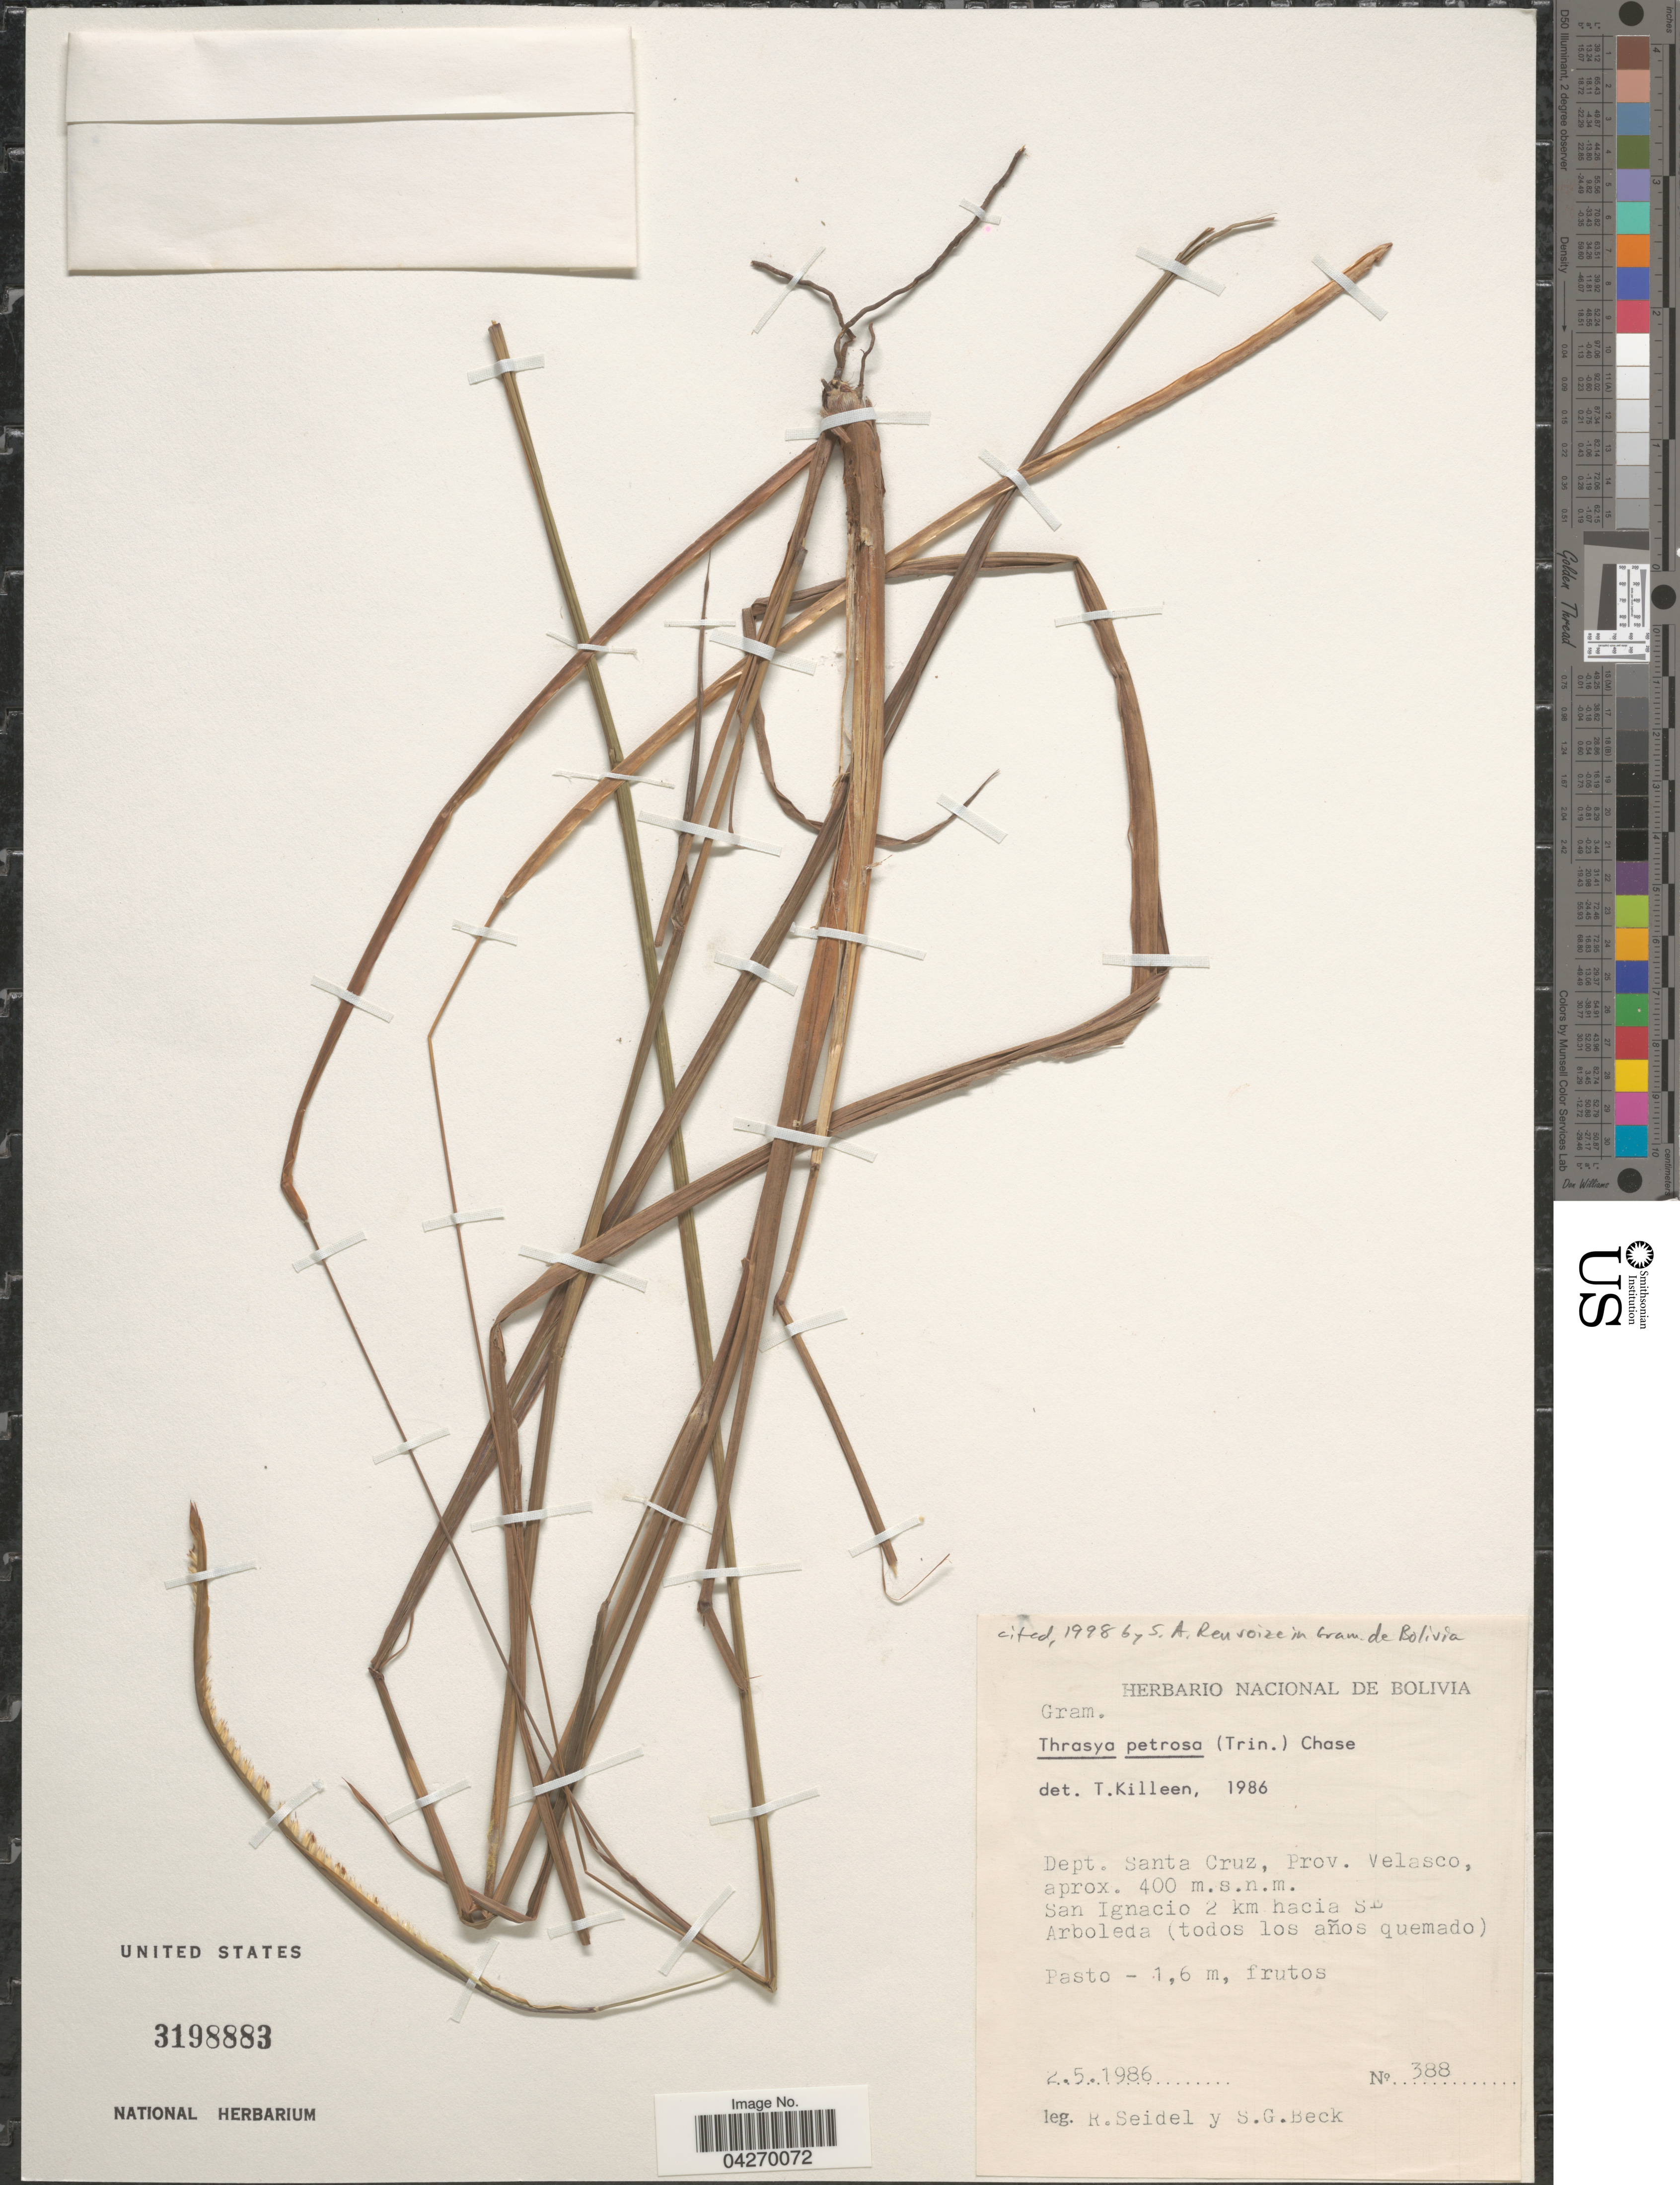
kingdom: Plantae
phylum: Tracheophyta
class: Liliopsida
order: Poales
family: Poaceae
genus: Paspalum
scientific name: Paspalum foliiforme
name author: S. Denham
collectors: R. Seidel & S. G. Beck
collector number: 388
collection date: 1986-05-02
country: Bolivia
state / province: Santa Cruz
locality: Dept. Santa Cruz, Prov. Velasco, San Ignacio 2 km hacia SE Arboleda (todos los años quemado).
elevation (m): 400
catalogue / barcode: US 3198883